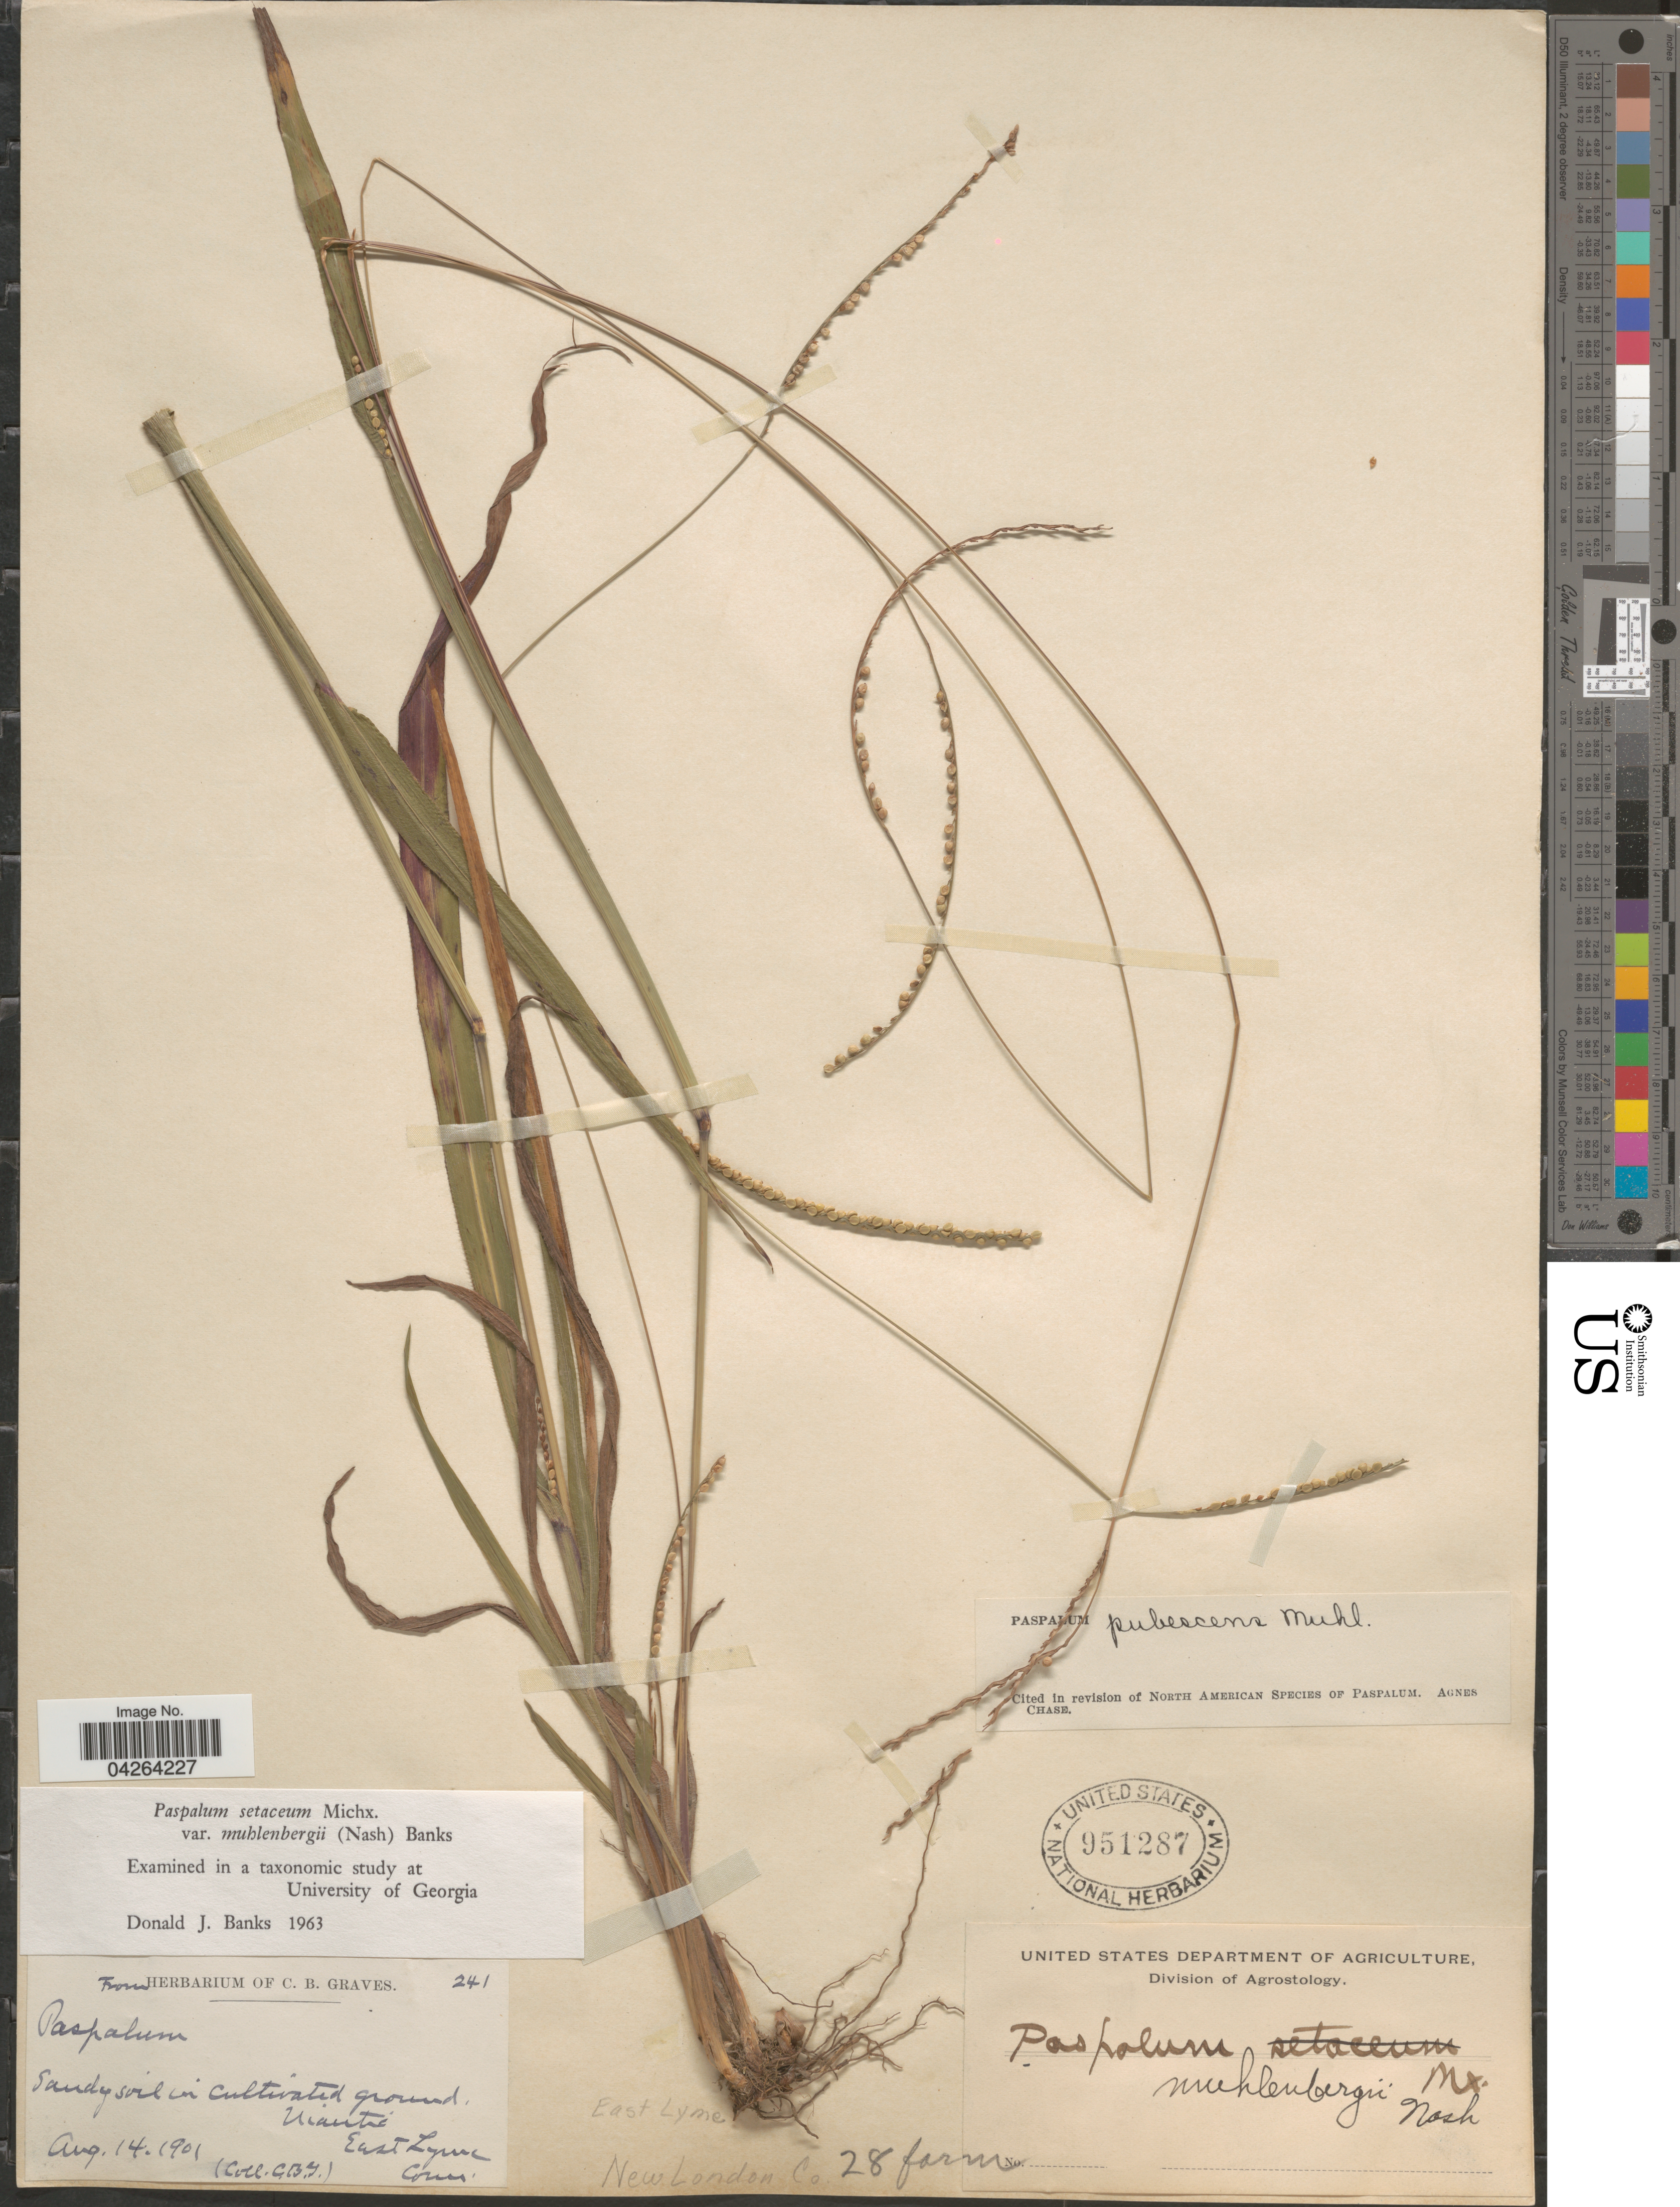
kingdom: Plantae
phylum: Tracheophyta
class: Liliopsida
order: Poales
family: Poaceae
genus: Paspalum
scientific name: Paspalum setaceum var. muhlenbergii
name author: (Nash) D.J. Banks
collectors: C. Graves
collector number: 241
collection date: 1901-08-14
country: United States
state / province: Connecticut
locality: Niantic. East Lyme. New London Co.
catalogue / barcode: US 951287